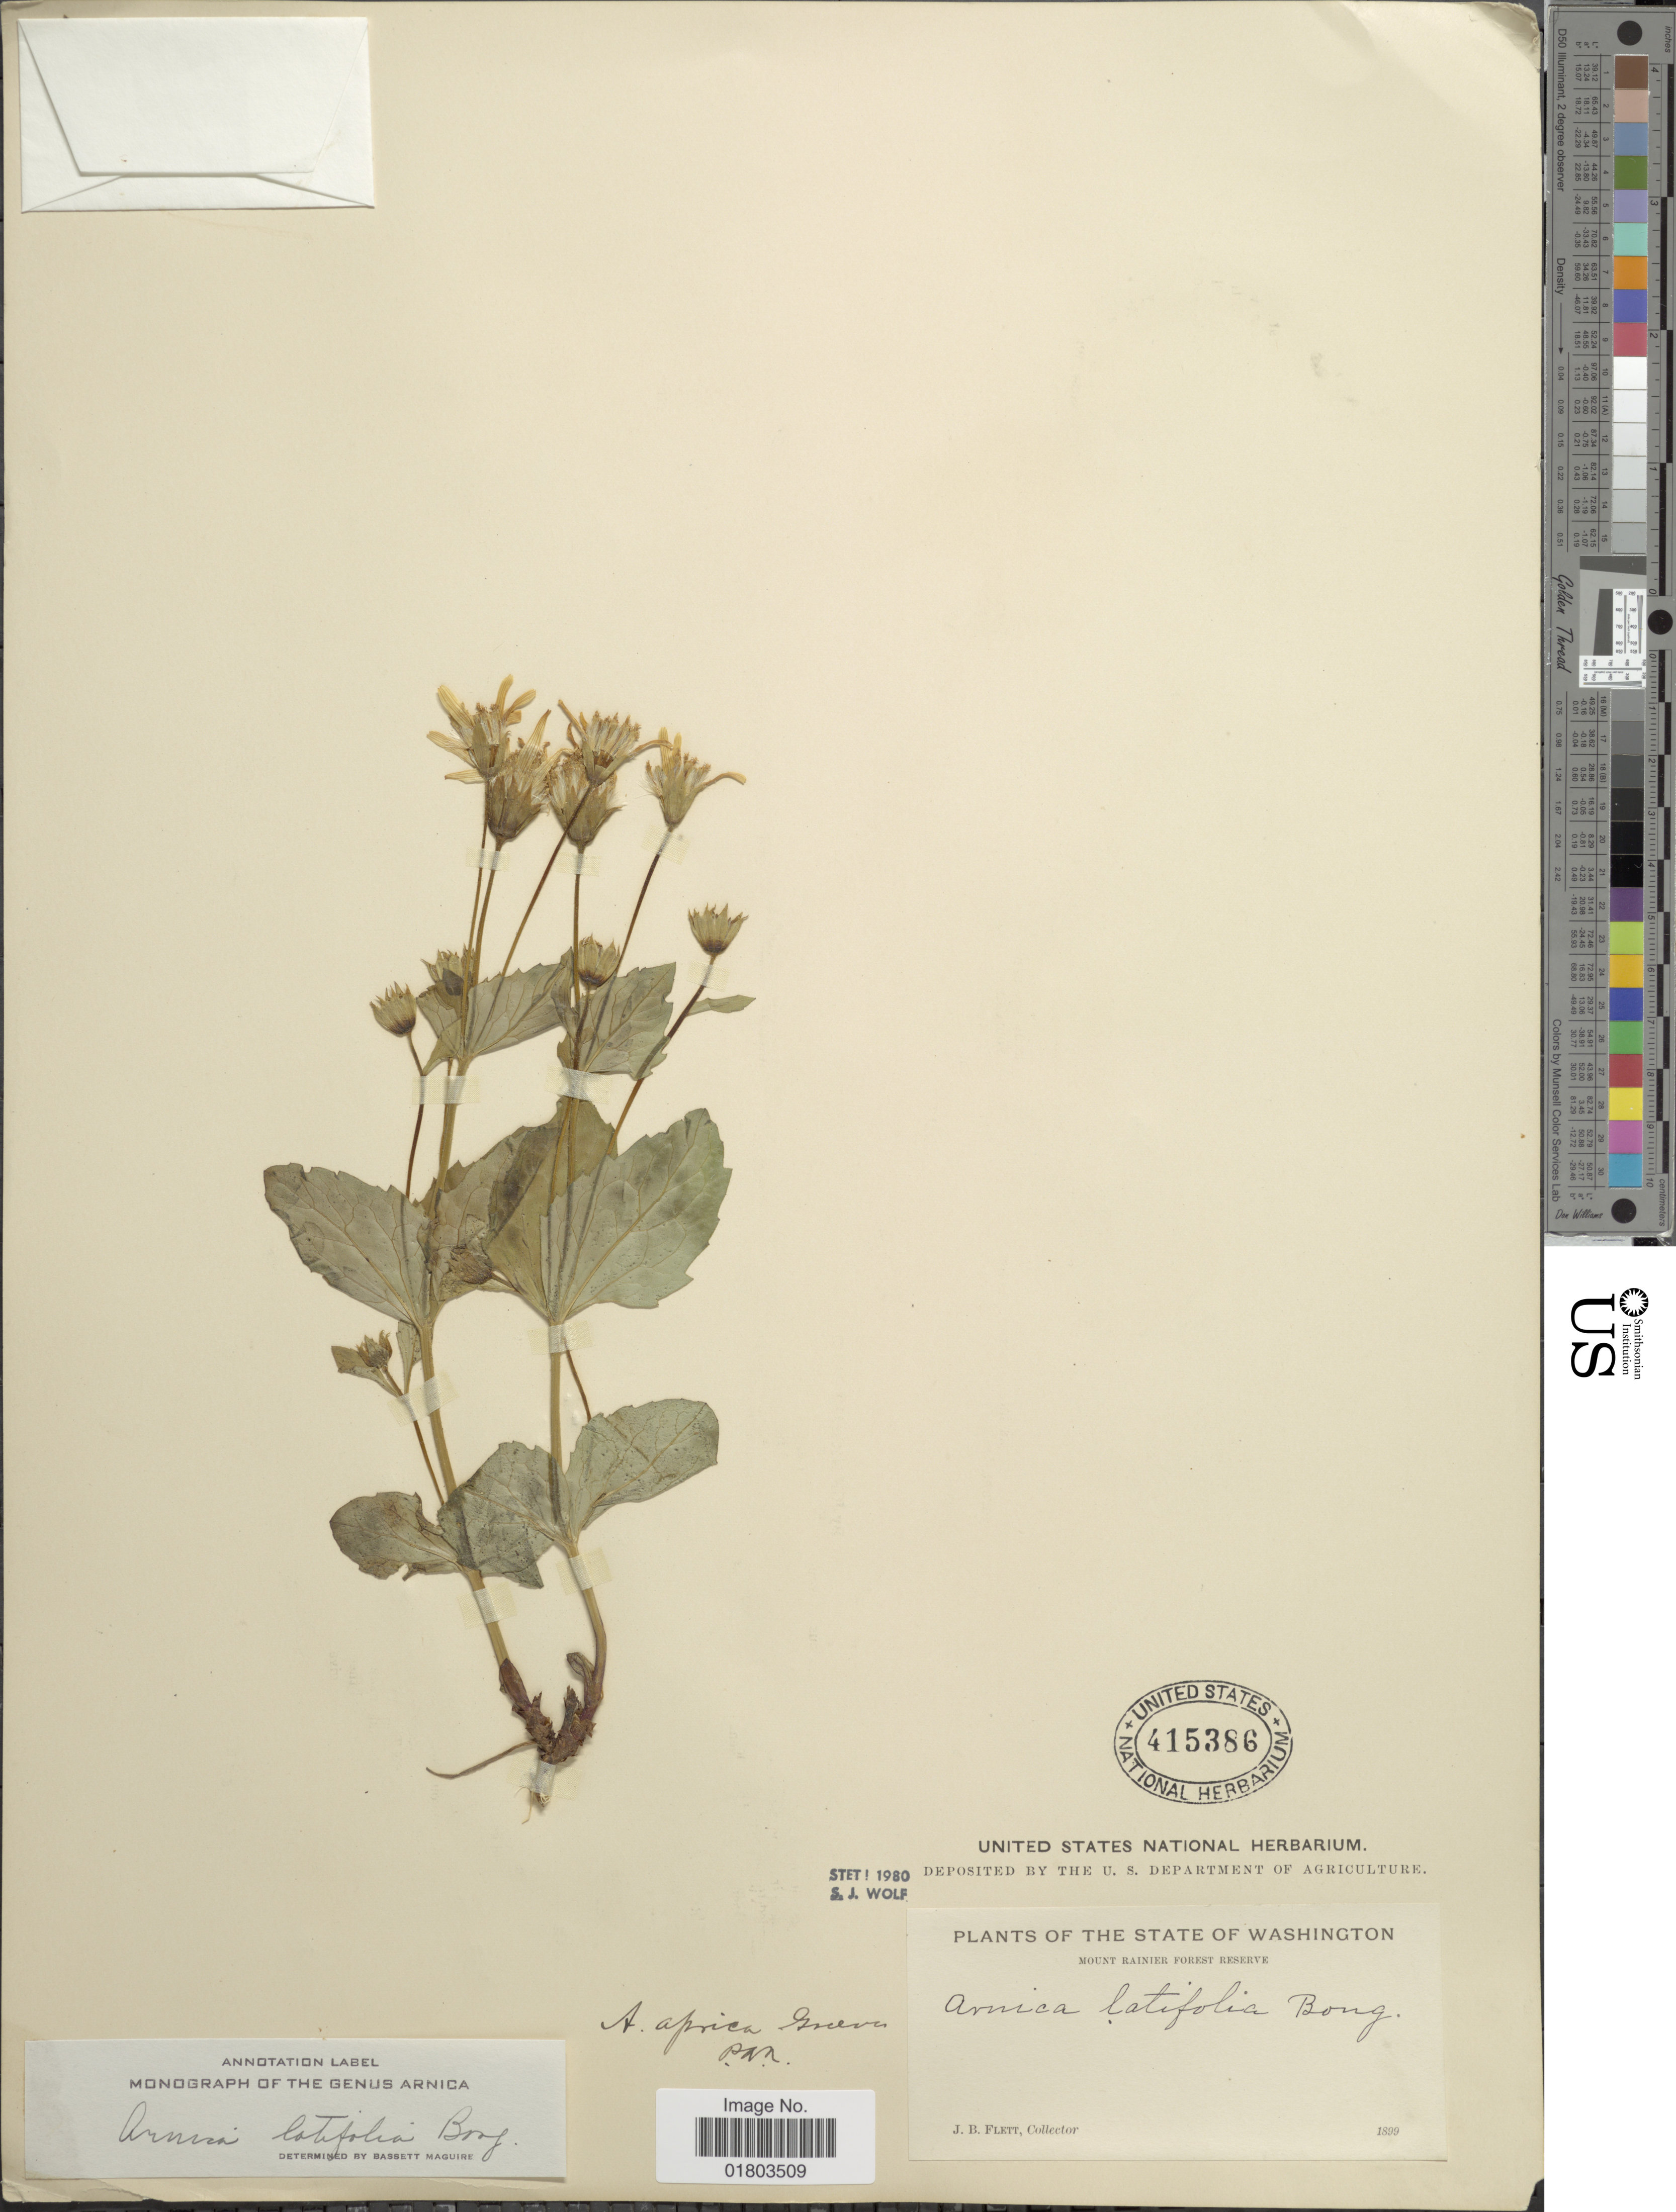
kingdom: Plantae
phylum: Tracheophyta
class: Magnoliopsida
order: Asterales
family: Asteraceae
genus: Arnica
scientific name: Arnica latifolia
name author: Bong.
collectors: J. Flett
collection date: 1899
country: United States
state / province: Washington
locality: Mount Rainier Forest Reserve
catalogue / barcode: US 415386